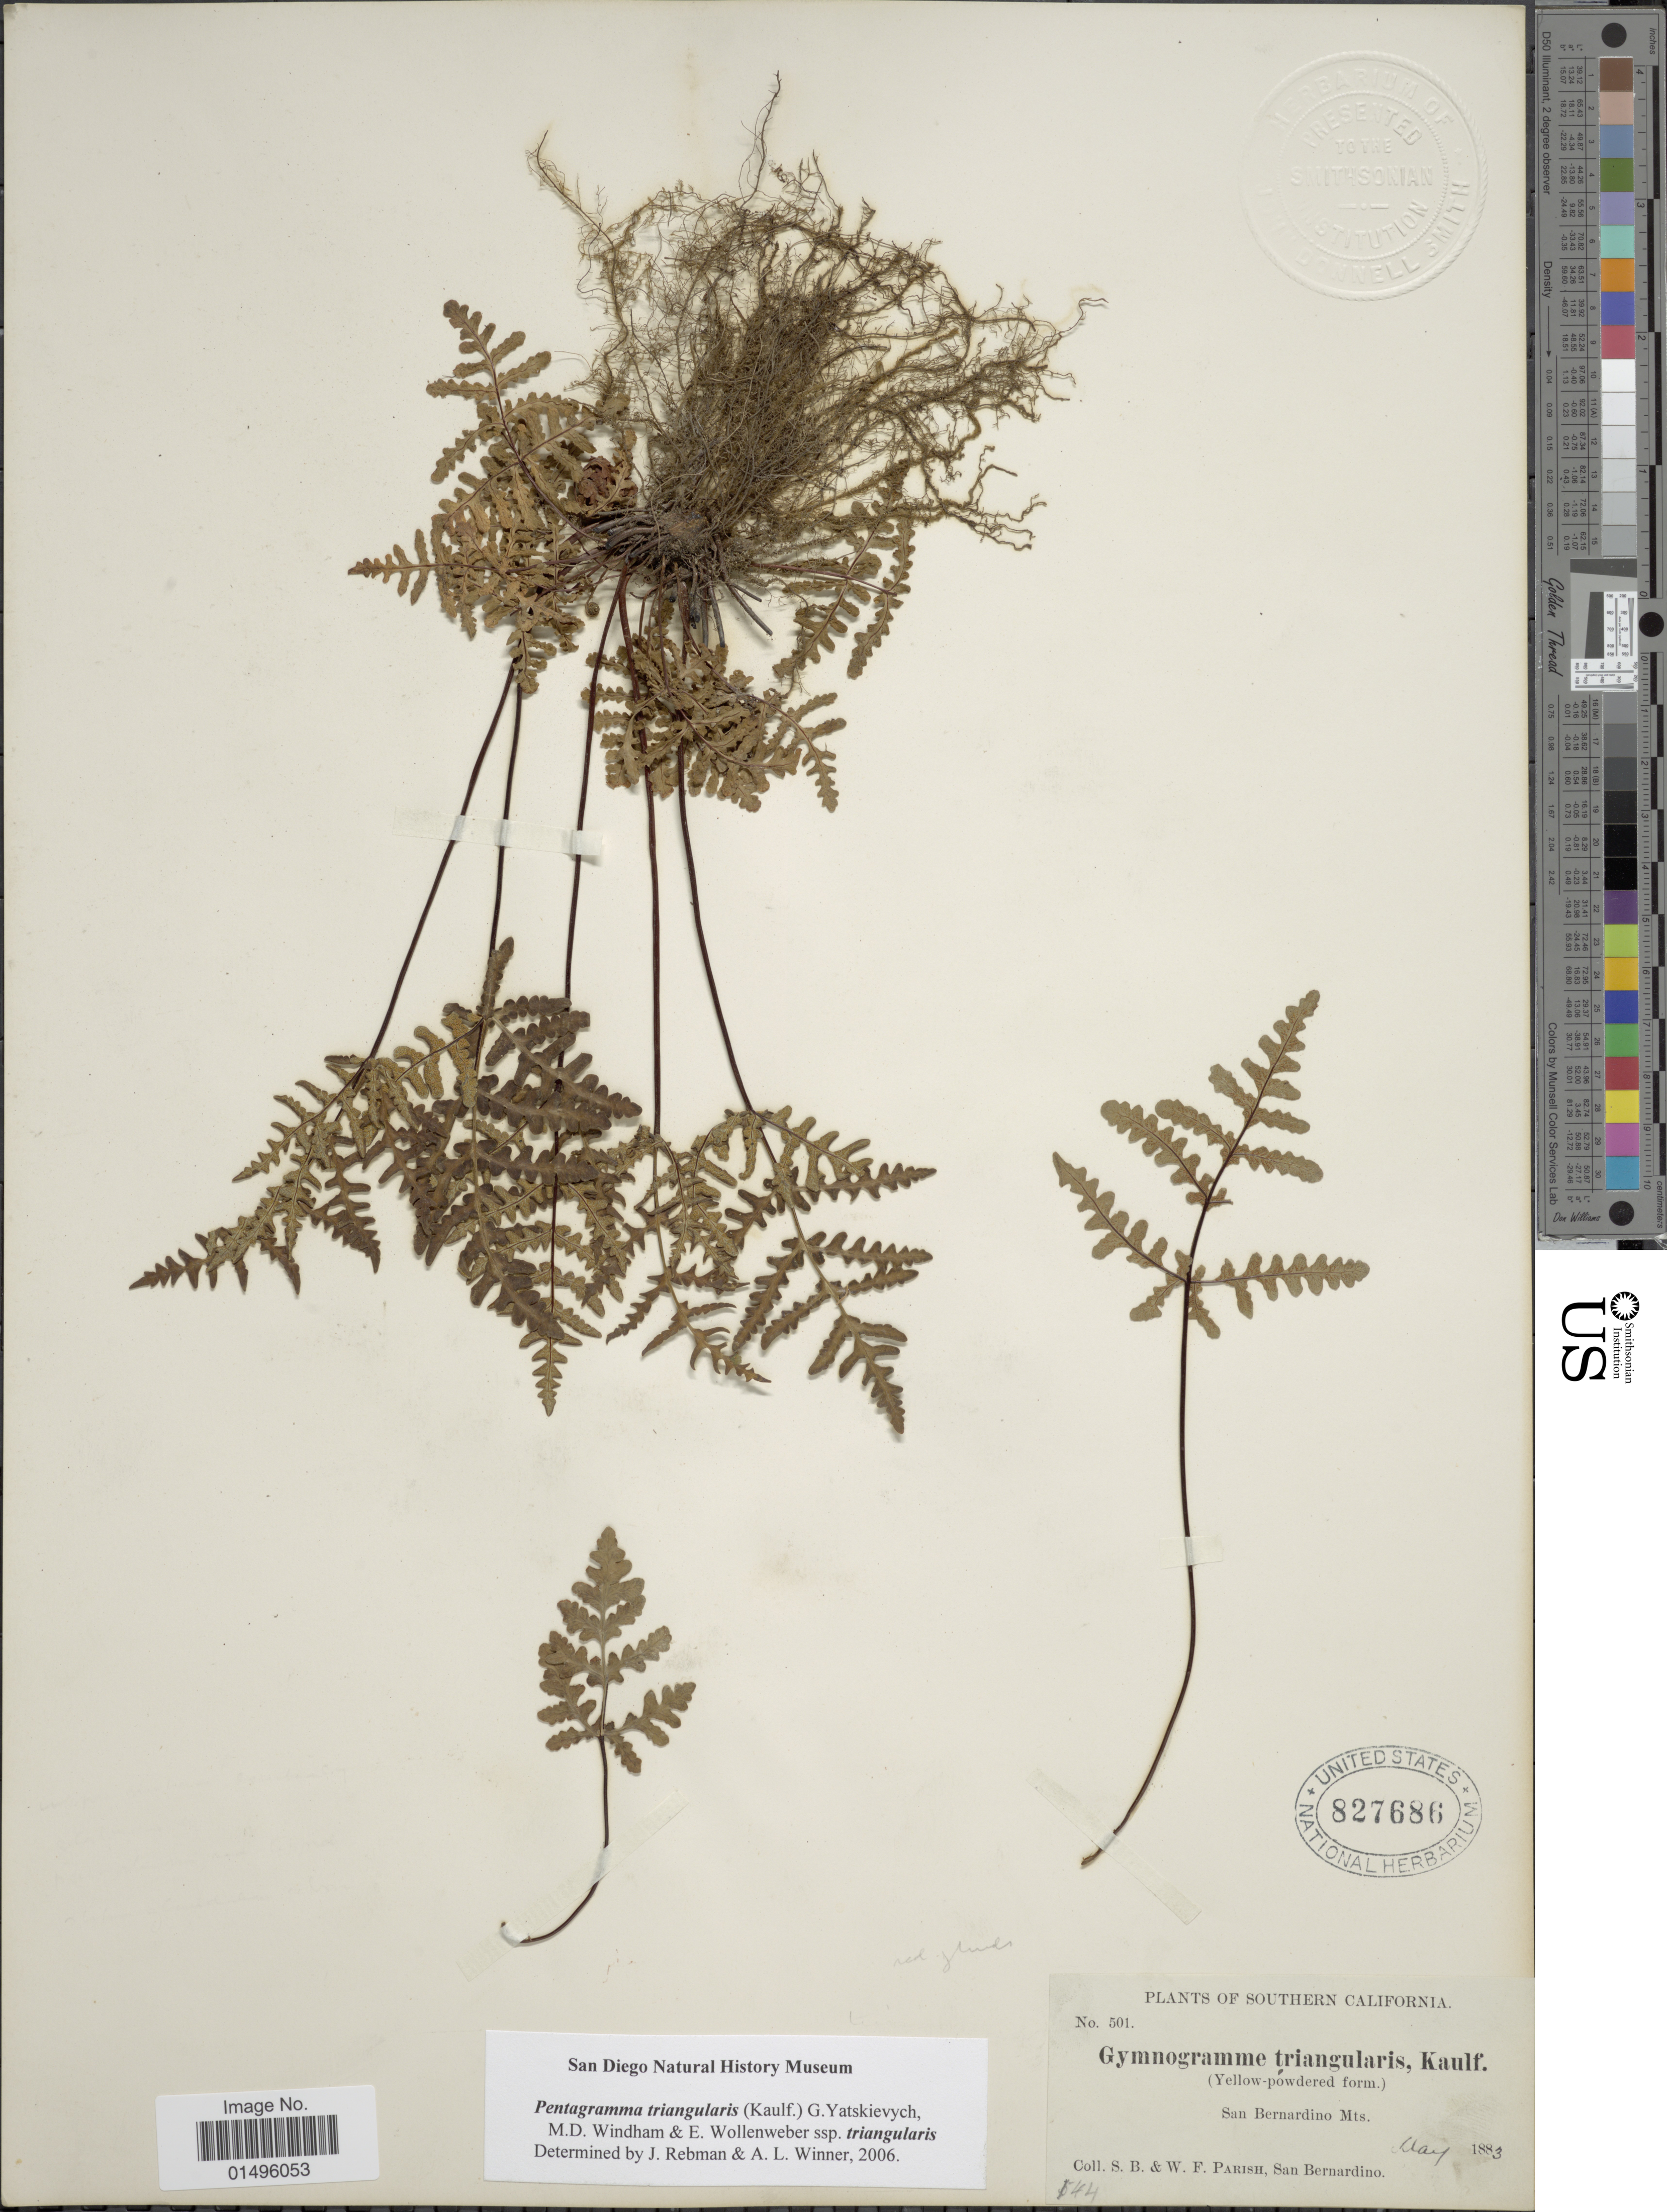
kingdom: Plantae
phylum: Tracheophyta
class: Polypodiopsida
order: Polypodiales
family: Pteridaceae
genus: Pentagramma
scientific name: Pentagramma triangularis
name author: (Kaulf.) Yatsk. et al.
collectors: S. B. Parish & W. F. Parish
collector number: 501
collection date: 1883-05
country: United States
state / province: California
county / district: San Bernardino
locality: Southern California, San Bernardino Mts.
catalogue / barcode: US 827686